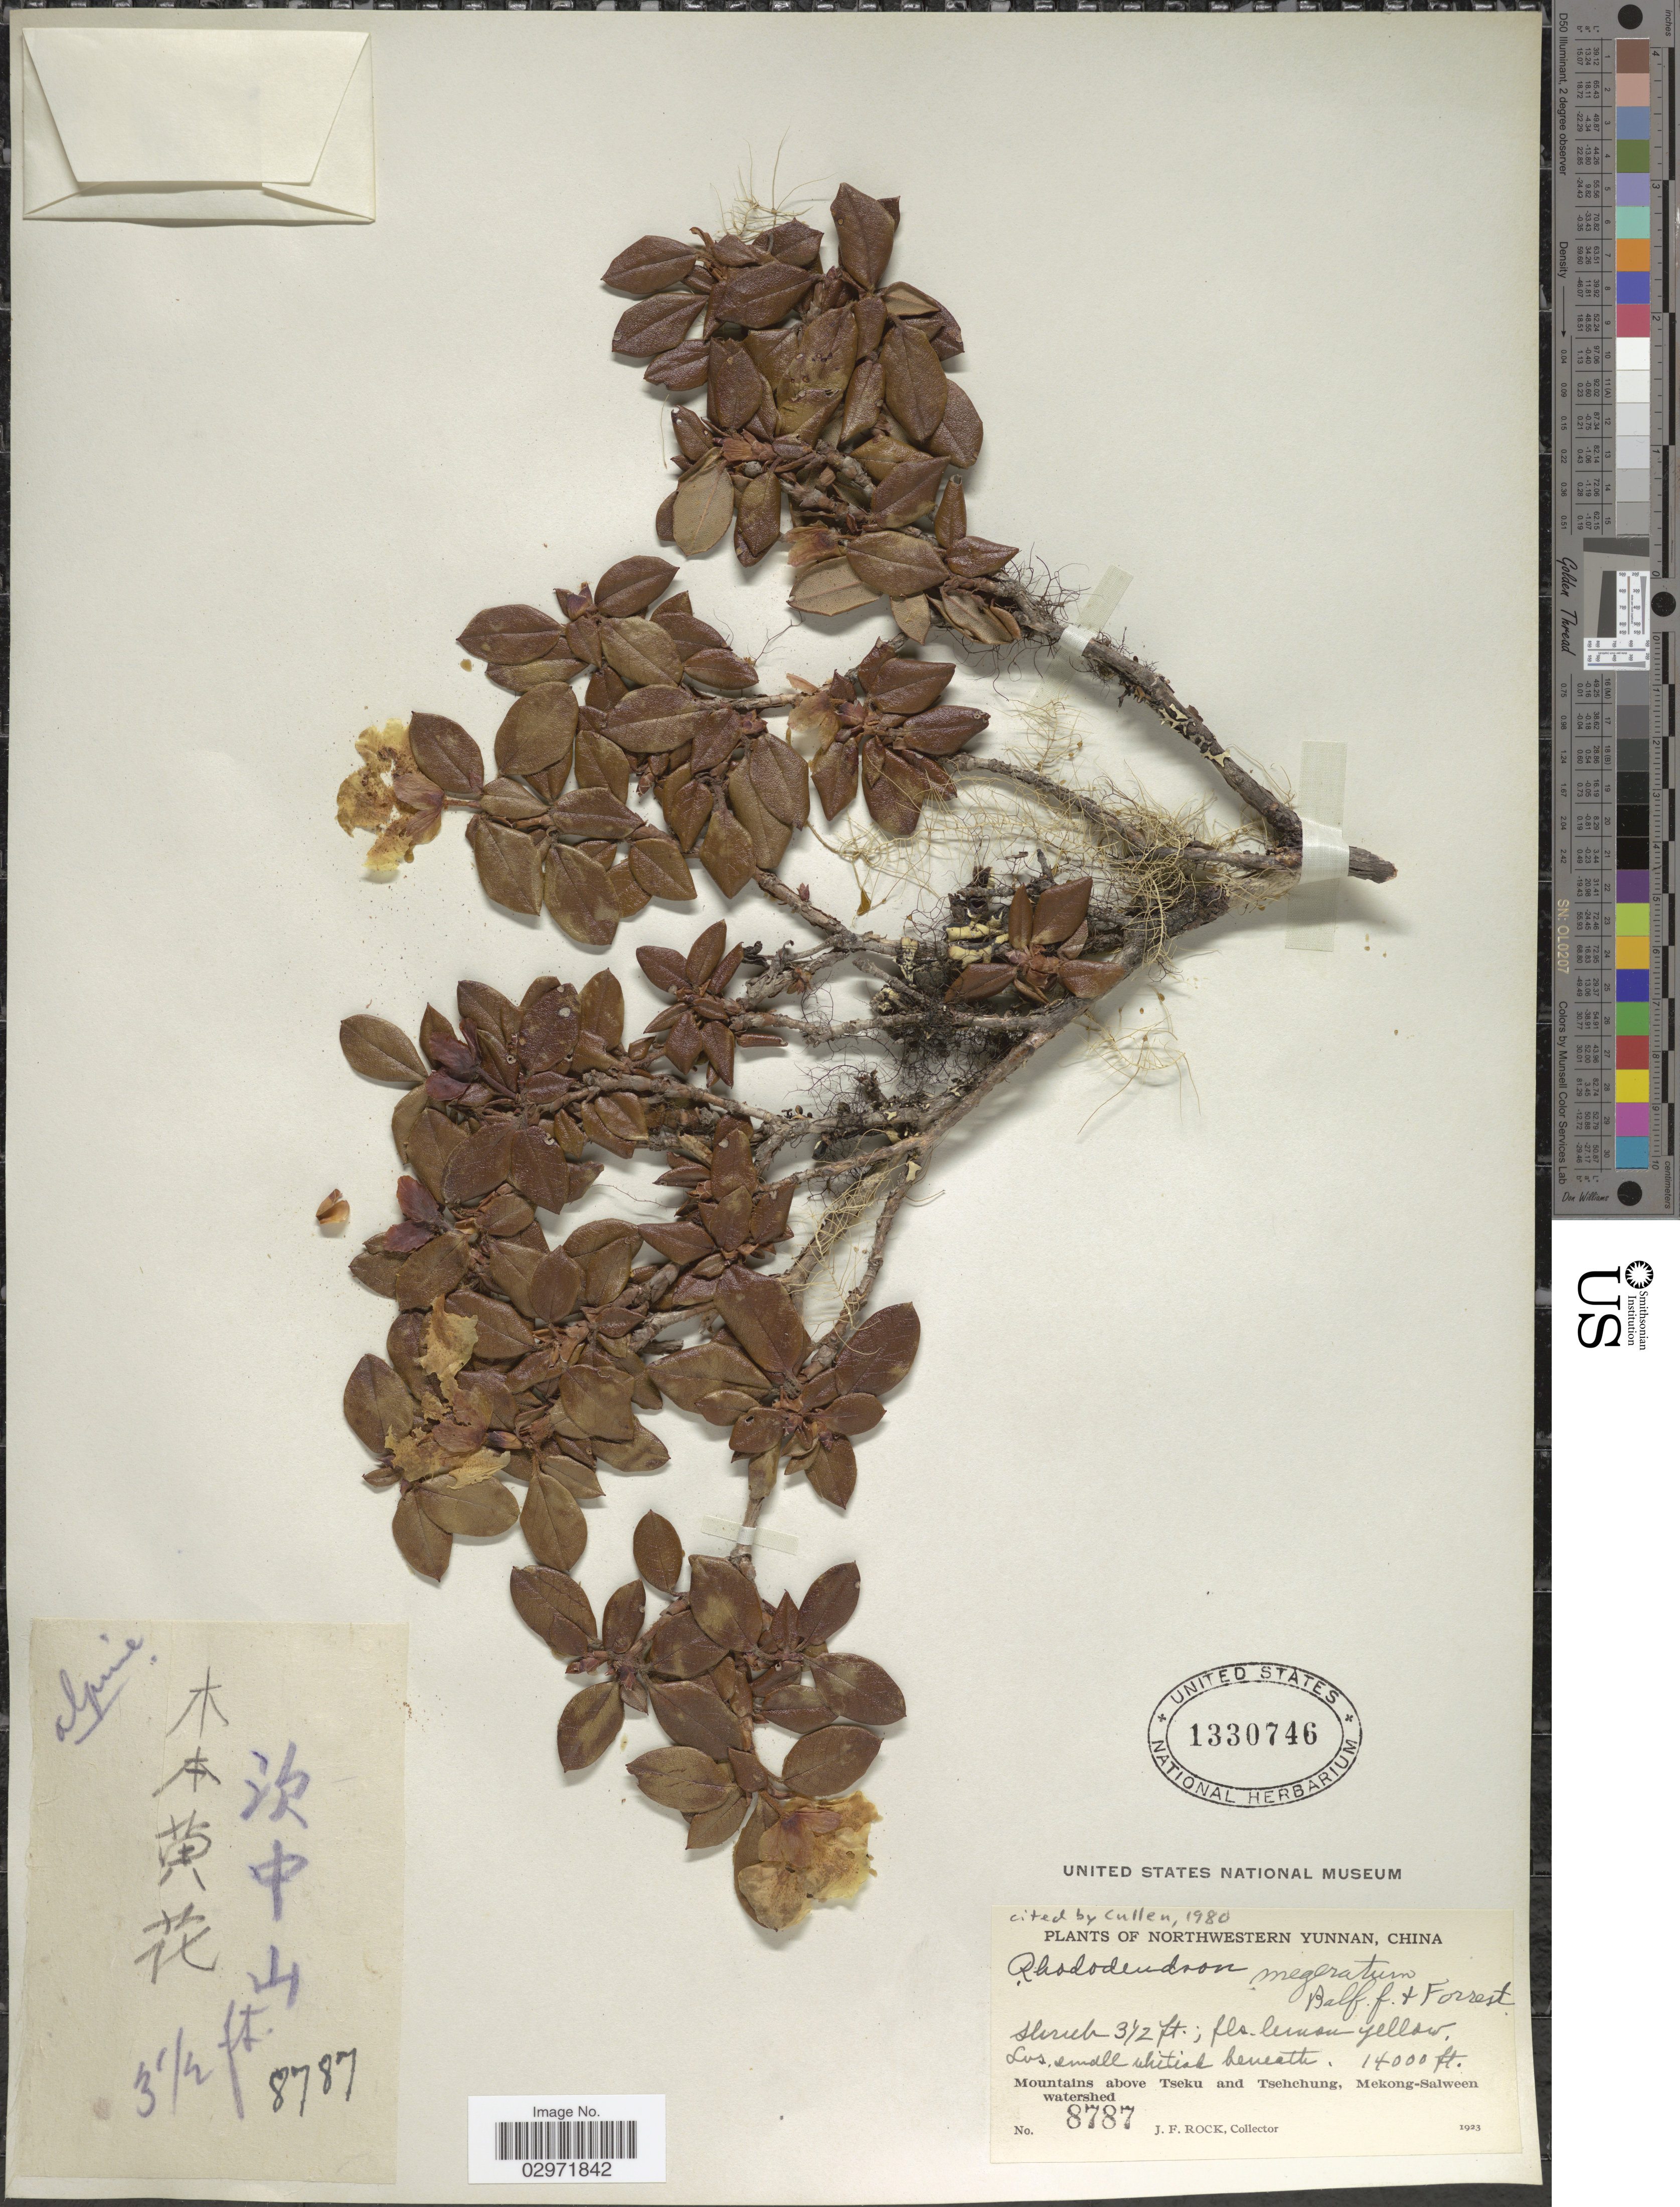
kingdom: Plantae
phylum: Tracheophyta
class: Magnoliopsida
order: Ericales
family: Ericaceae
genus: Rhododendron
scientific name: Rhododendron megeratum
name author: Balf. f. & Forrest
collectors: J. Rock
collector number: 8787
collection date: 1923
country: China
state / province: Yunnan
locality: Northwestern Yunnan, Mountains above Tseku and Tsehchung, Mekong-Salween watershed.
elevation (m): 4267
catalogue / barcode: US 1330746